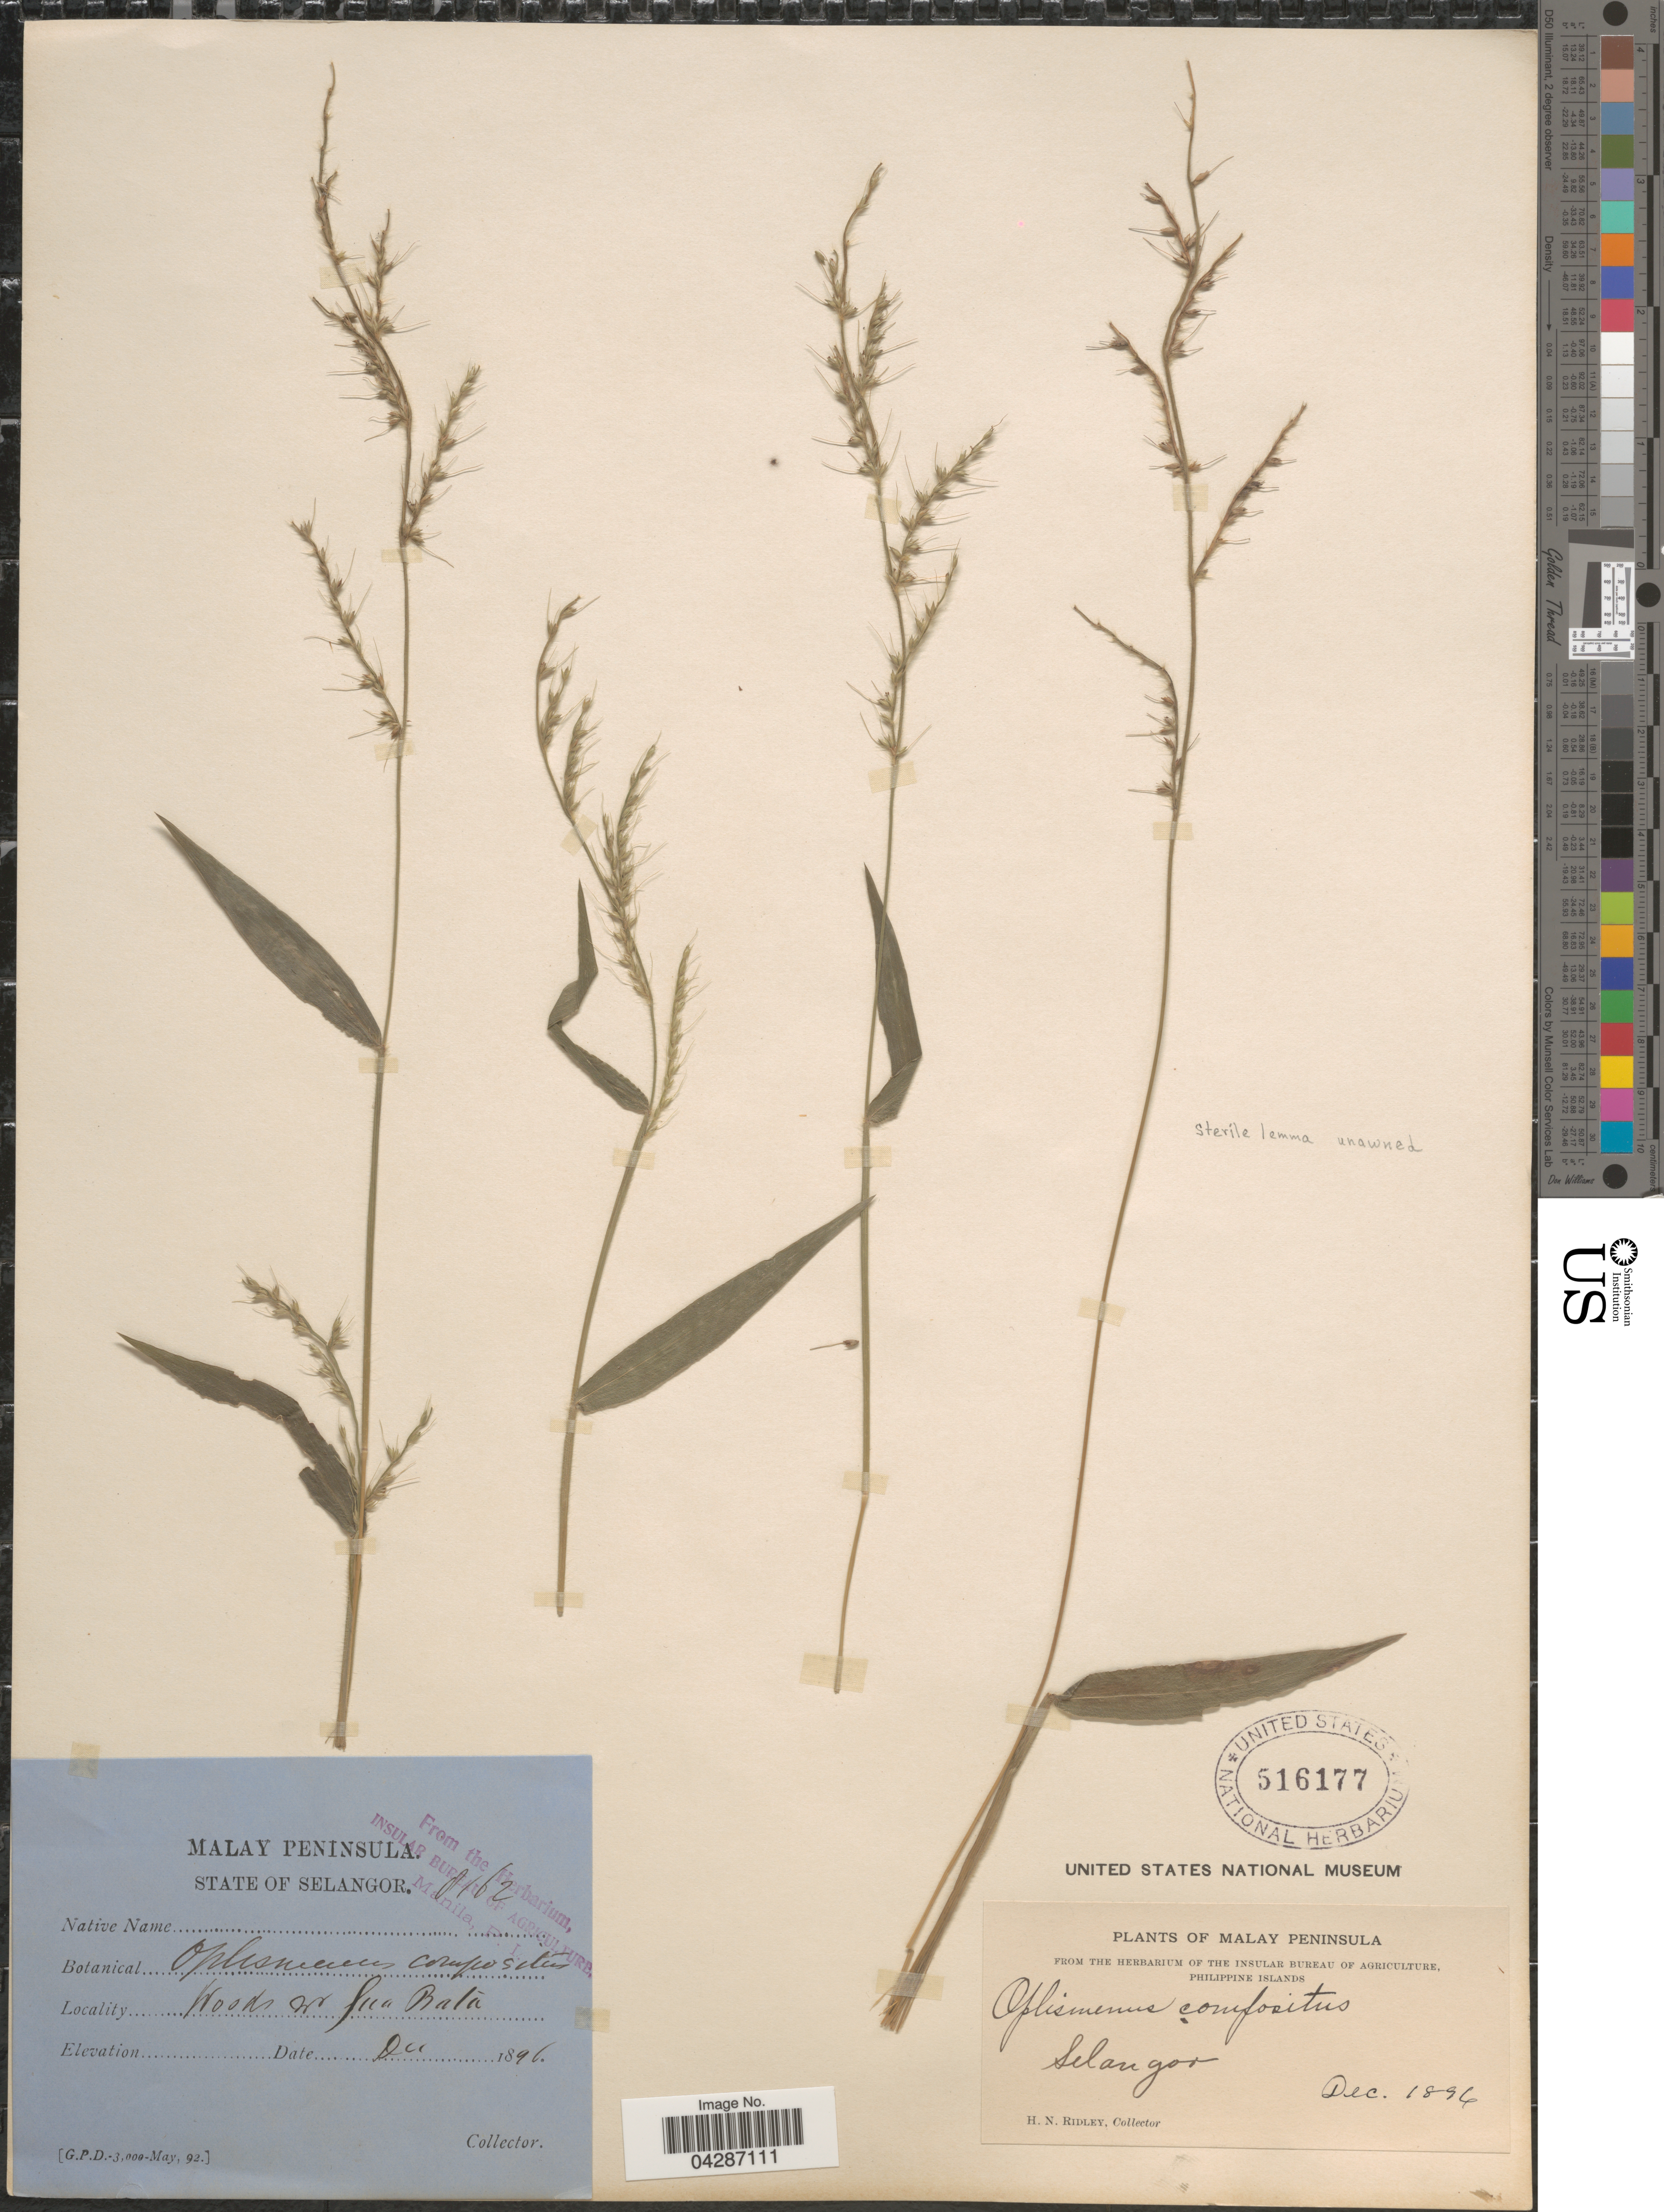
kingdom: Plantae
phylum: Tracheophyta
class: Liliopsida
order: Poales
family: Poaceae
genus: Oplismenus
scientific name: Oplismenus compositus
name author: (L.) P. Beauv.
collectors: H. N. Ridley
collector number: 8162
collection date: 1896-12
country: Malaysia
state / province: Selangor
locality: Malay Peninsula. State of Selangor. Woods nr [illegible text] Bata.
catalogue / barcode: US 516177